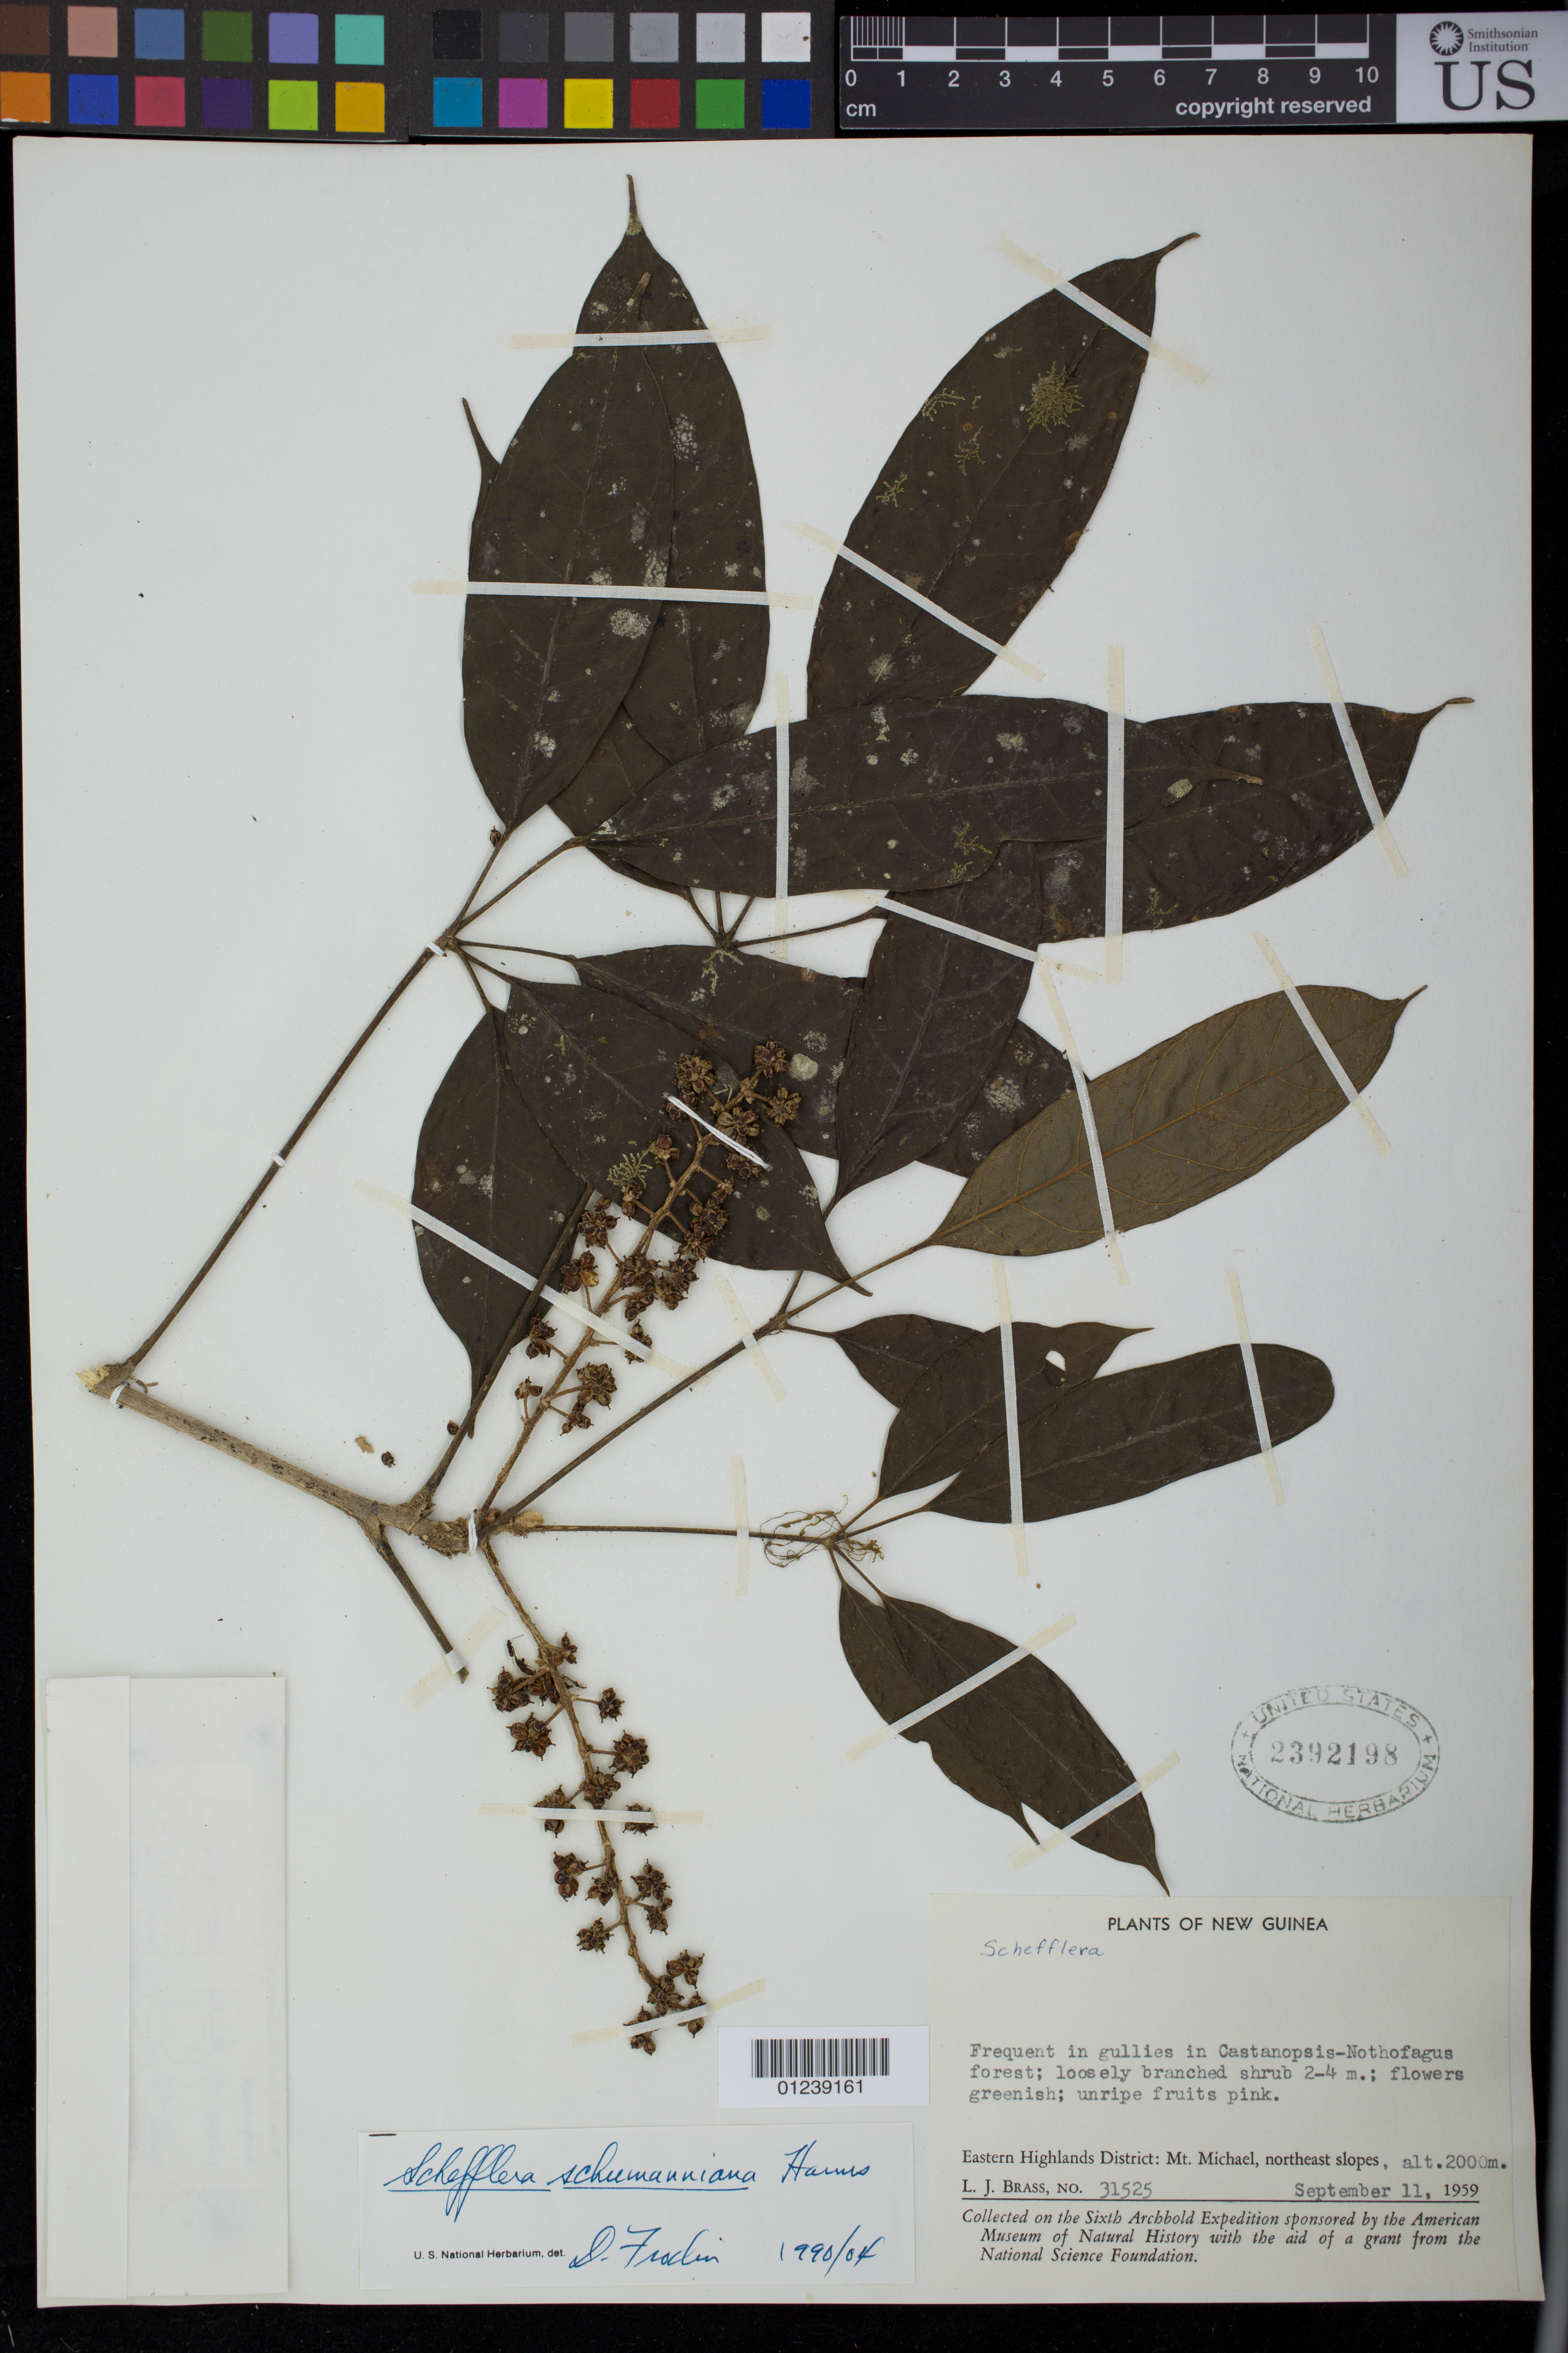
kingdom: Plantae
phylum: Tracheophyta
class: Magnoliopsida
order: Apiales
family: Araliaceae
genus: Heptapleurum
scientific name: Heptapleurum schumannianum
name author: (Harms) G. M. Plunkett & Lowry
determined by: Wagner, W. L., (BOT), Smithsonian Institution - National Museum of Natural History (UNITED STATES)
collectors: L. J. Brass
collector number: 31525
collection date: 1959-09-11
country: Papua New Guinea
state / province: Eastern Highlands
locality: Mt. Michael, northeast slopes.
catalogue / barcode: US 2392198